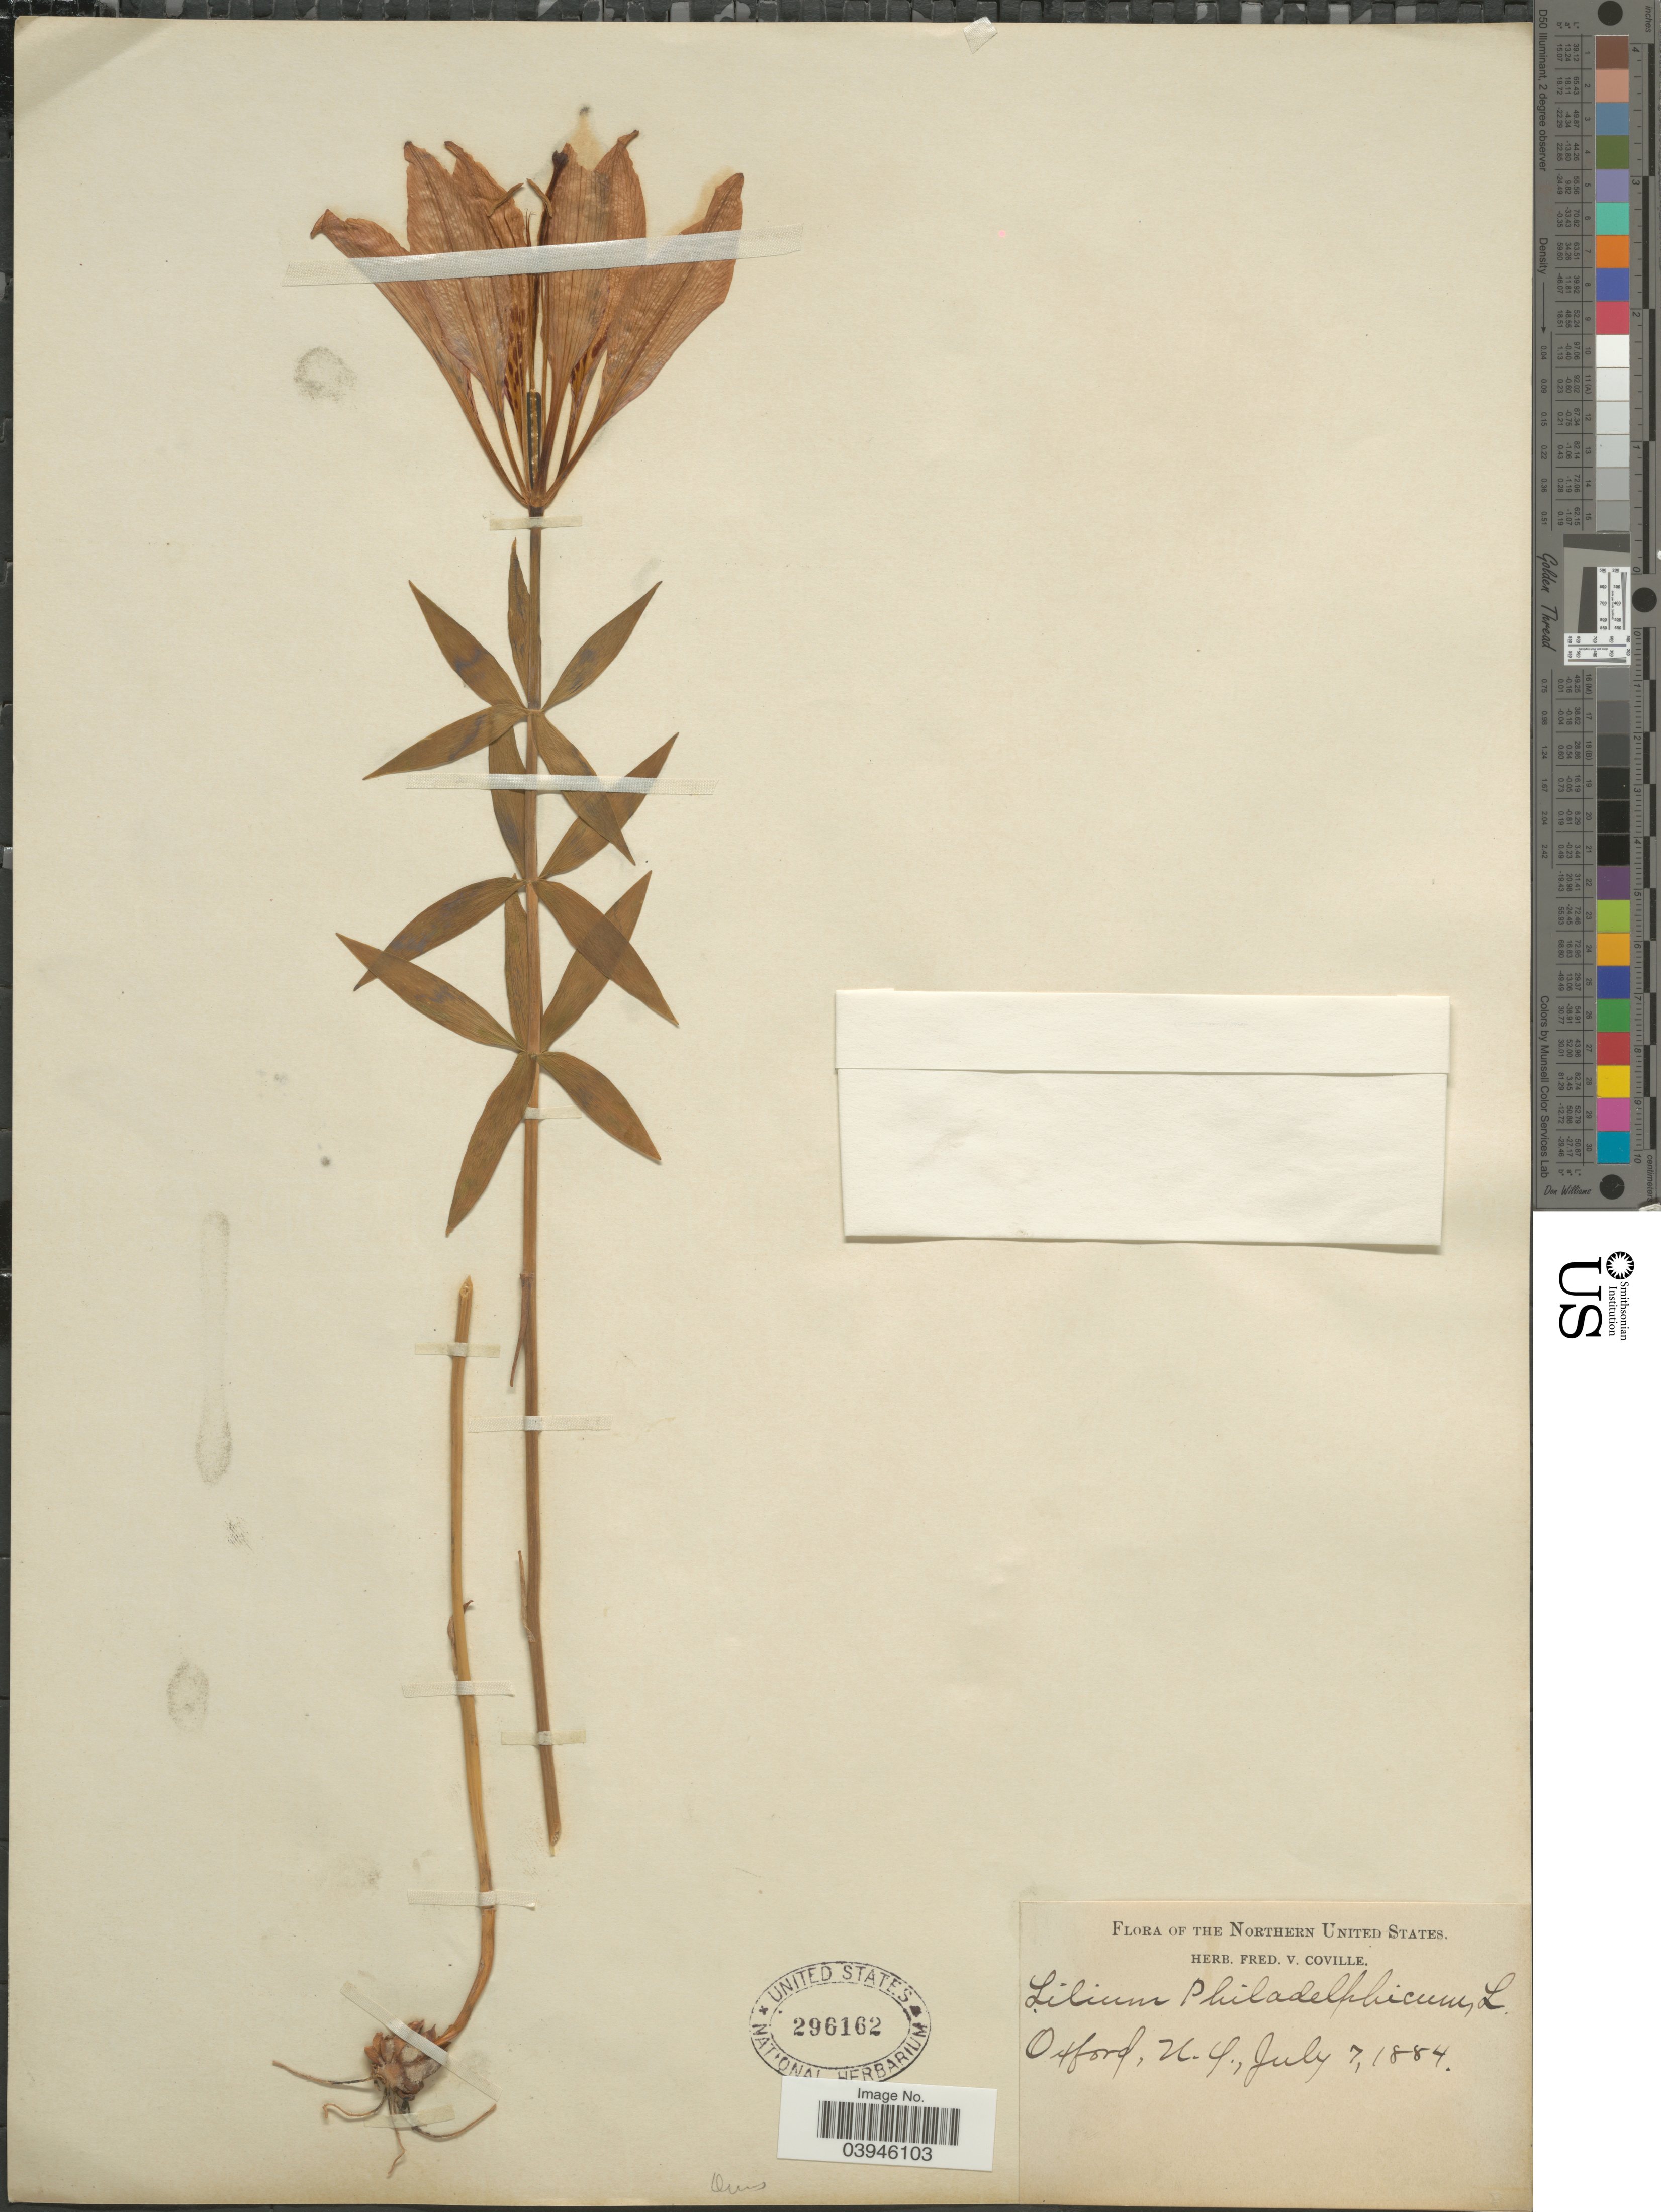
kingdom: Plantae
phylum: Tracheophyta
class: Liliopsida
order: Liliales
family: Liliaceae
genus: Lilium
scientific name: Lilium philadelphicum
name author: L.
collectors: ex herb. Fred. V. Coville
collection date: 1884-07-07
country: United States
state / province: New York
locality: The Northern United States. Oxford.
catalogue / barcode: US 296162